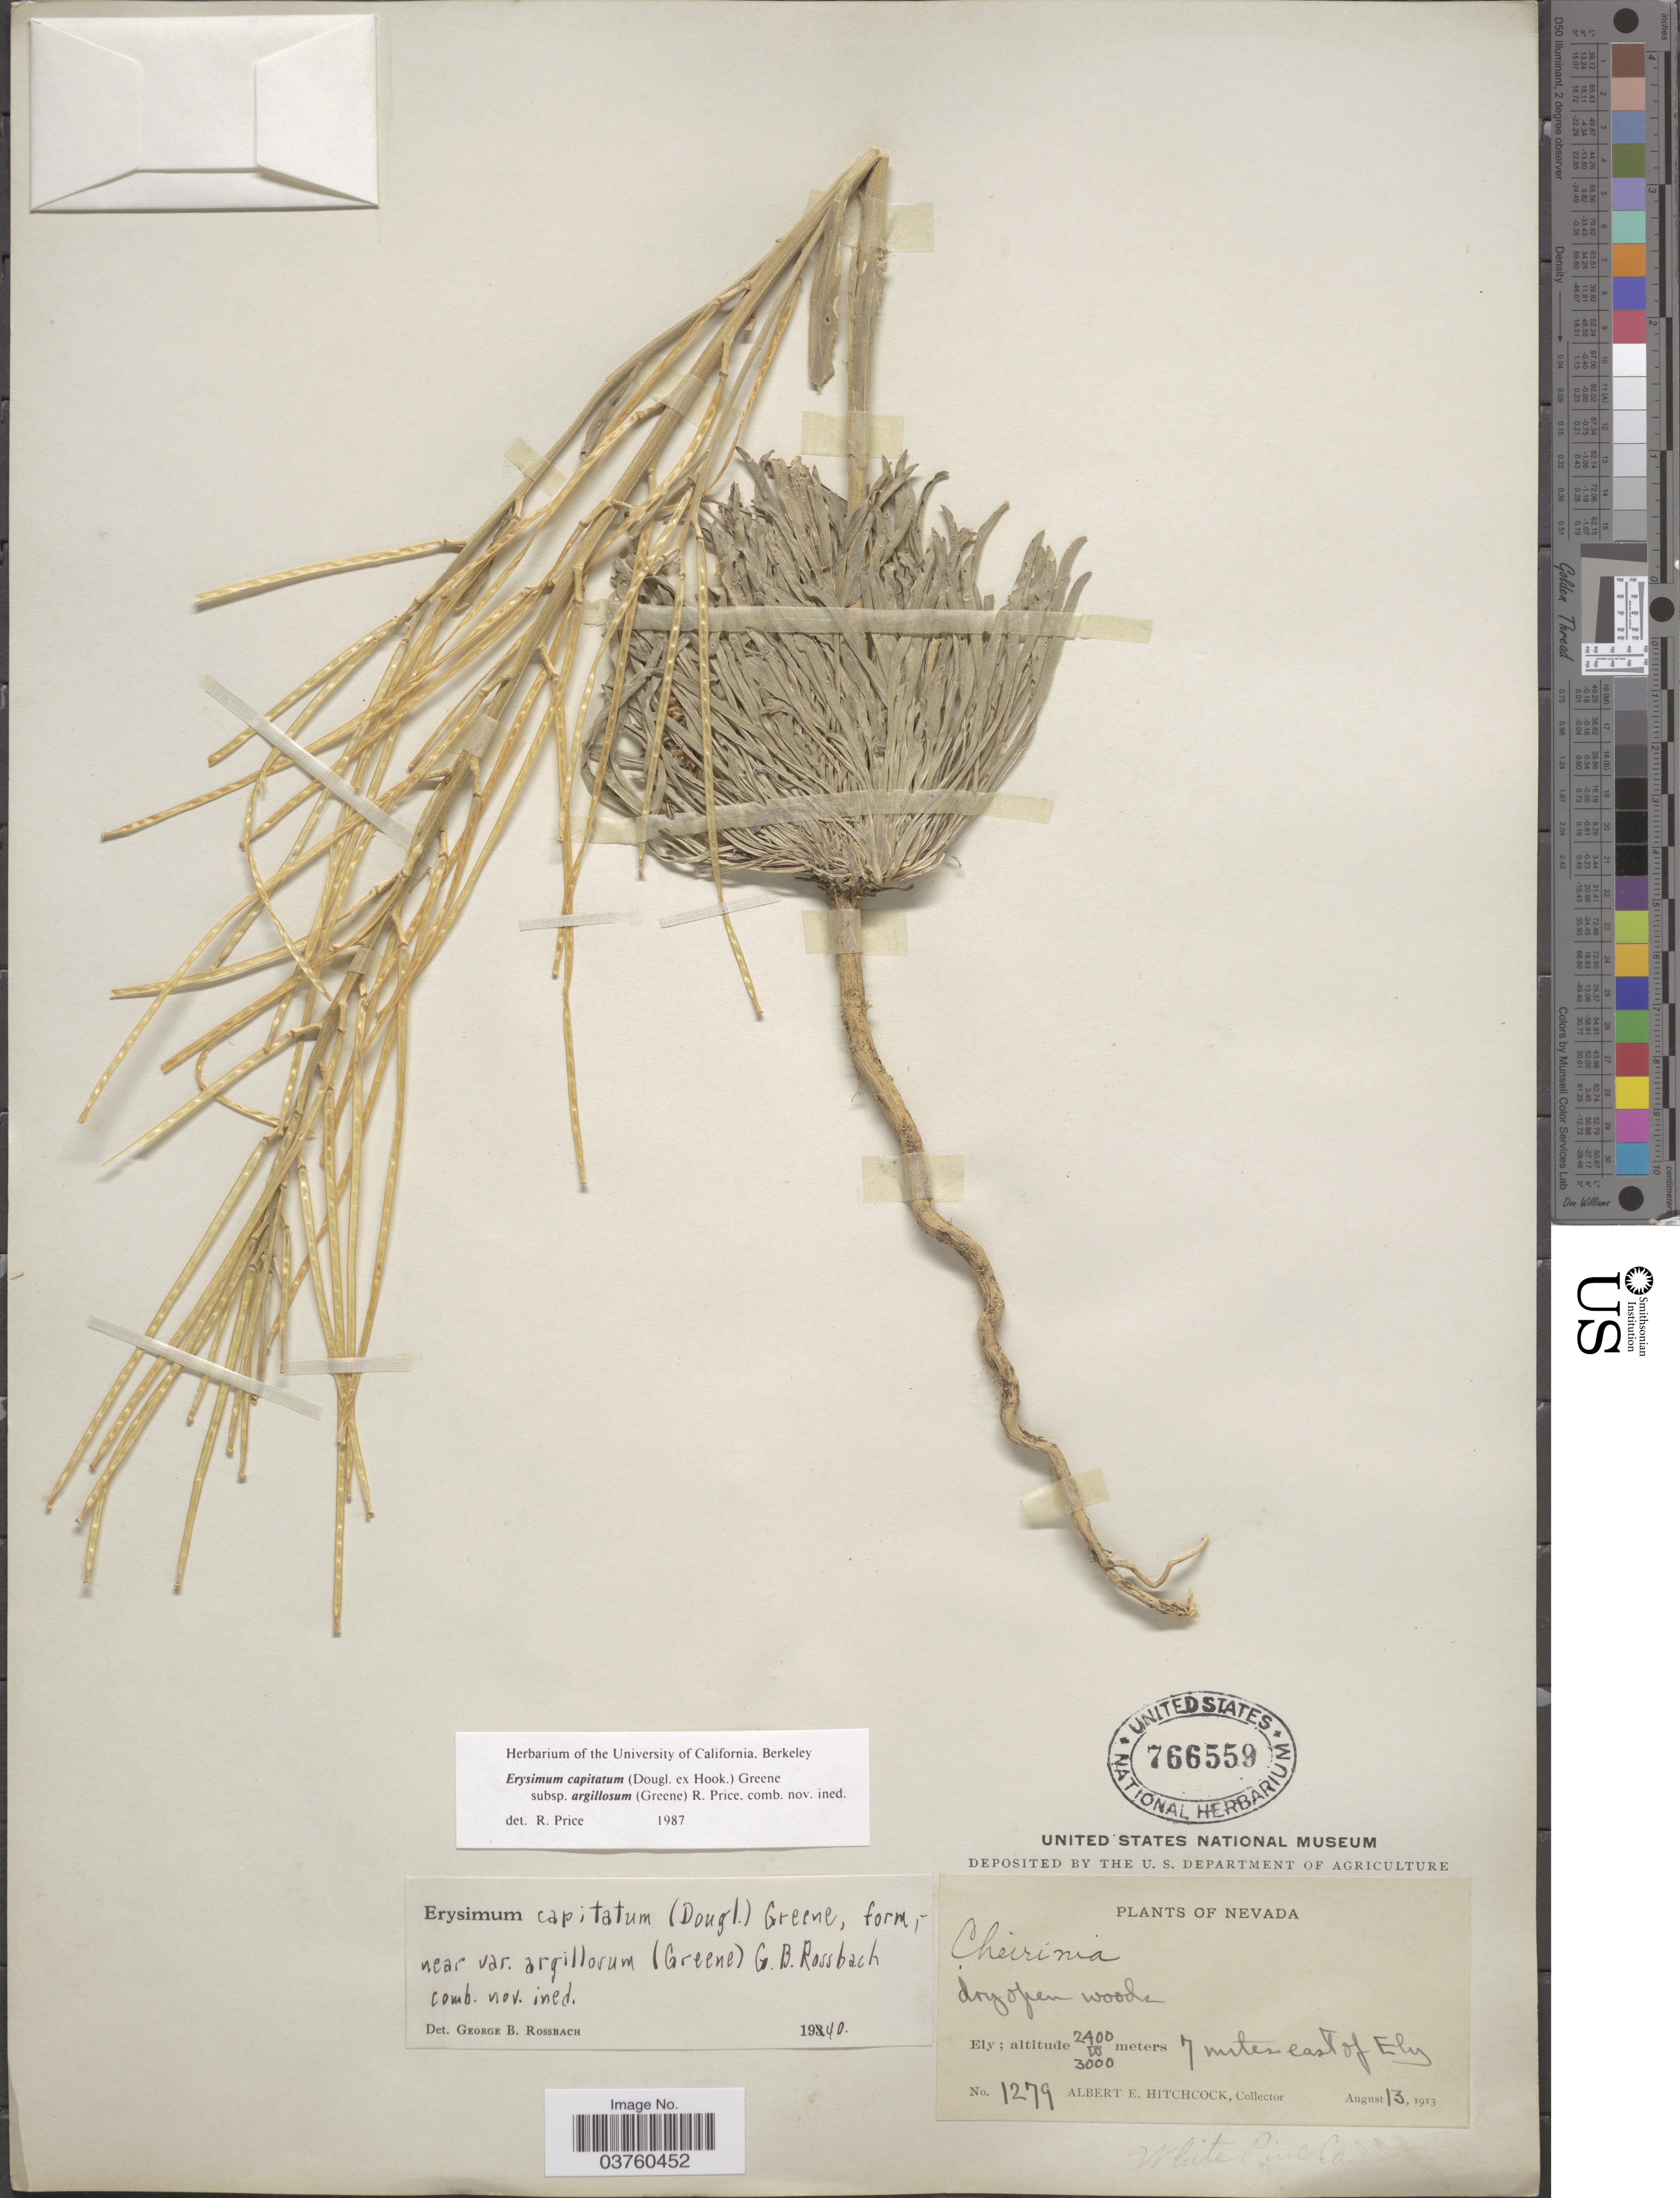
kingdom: Plantae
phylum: Tracheophyta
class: Magnoliopsida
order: Brassicales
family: Brassicaceae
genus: Erysimum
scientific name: Erysimum capitatum subsp. argillosum (Greene) R.A. Price comb. nov. ined.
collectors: A. Hitchcock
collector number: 1279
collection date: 1913-08-13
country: United States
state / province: Nevada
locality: Ely; 7 miles east of Ely. White Pine Co.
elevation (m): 2400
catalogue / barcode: US 766559